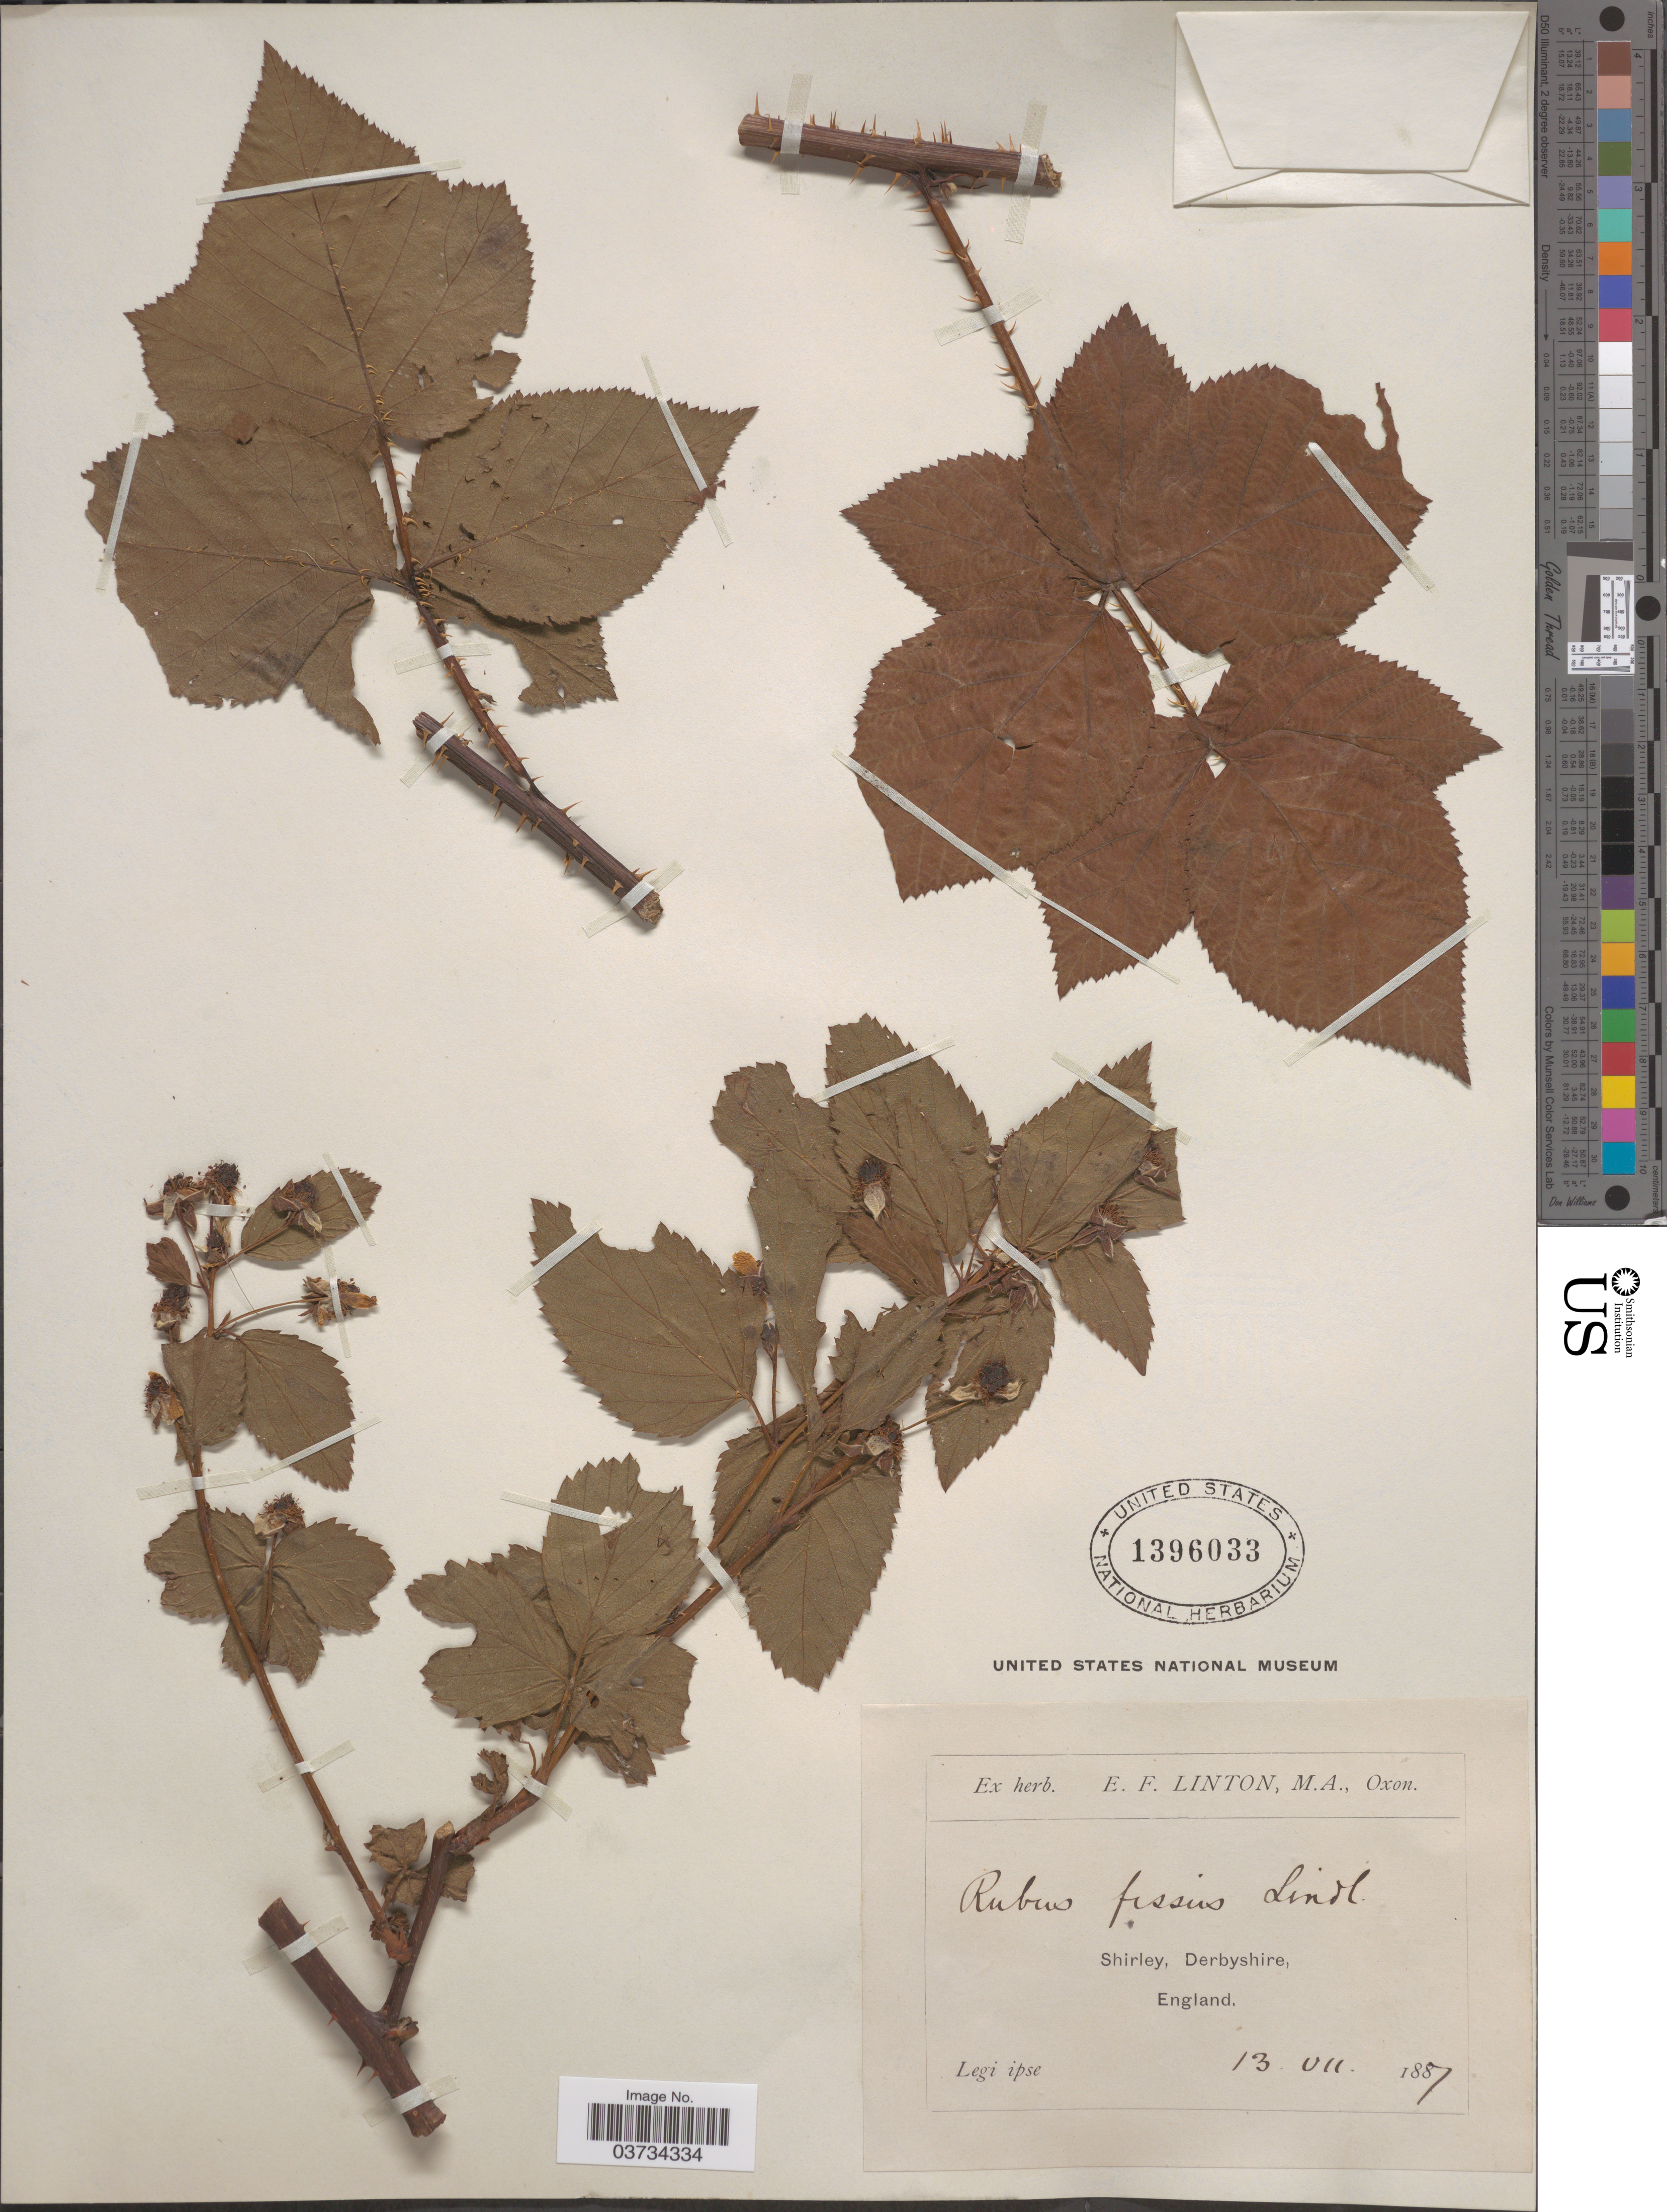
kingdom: Plantae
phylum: Tracheophyta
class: Magnoliopsida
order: Rosales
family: Rosaceae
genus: Rubus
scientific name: Rubus fissus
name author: Lindl.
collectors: E. Linton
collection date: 1887-07-13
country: United Kingdom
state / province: England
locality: Shirley, Derbyshire.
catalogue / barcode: US 1396033